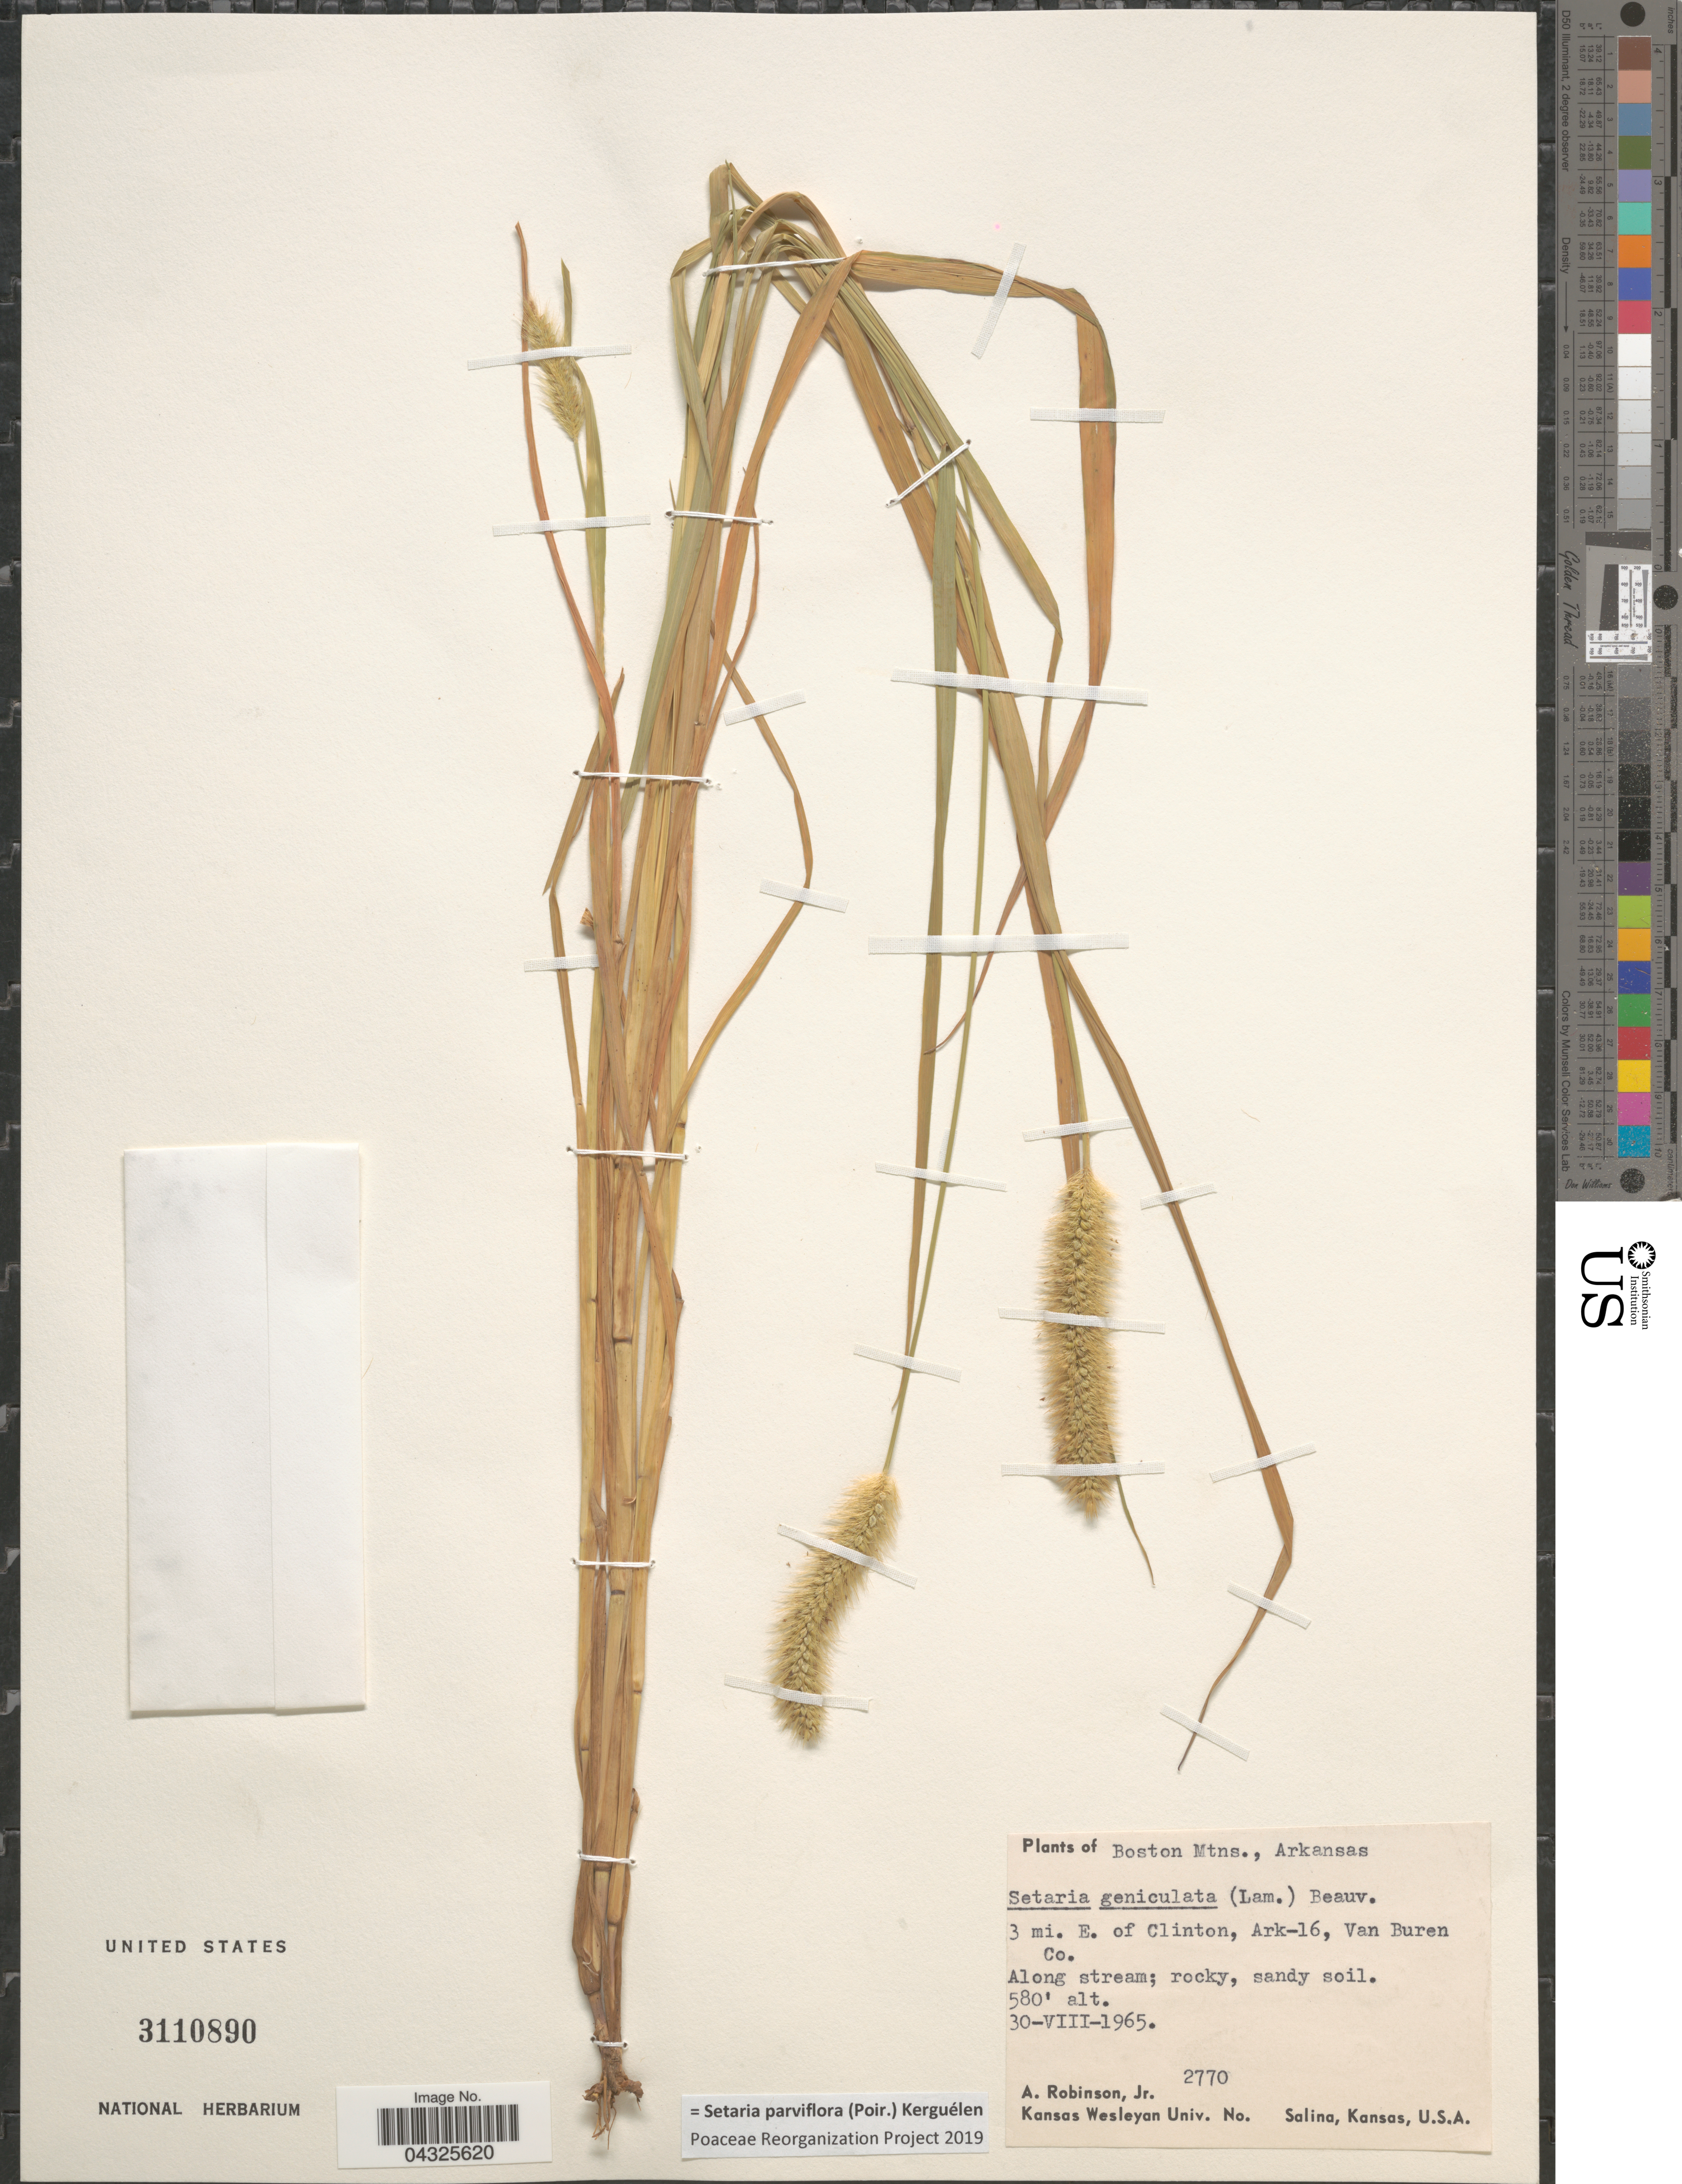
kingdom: Plantae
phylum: Tracheophyta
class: Liliopsida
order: Poales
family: Poaceae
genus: Setaria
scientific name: Setaria parviflora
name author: (Poir.) Kerguélen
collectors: A. Robinson Jr.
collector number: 2770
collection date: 1965-08-30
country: United States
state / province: Arkansas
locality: Boston Mtns. 3 mi. E. of Clinton, Ark-16, Van Buren Co.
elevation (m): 177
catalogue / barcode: US 3110890